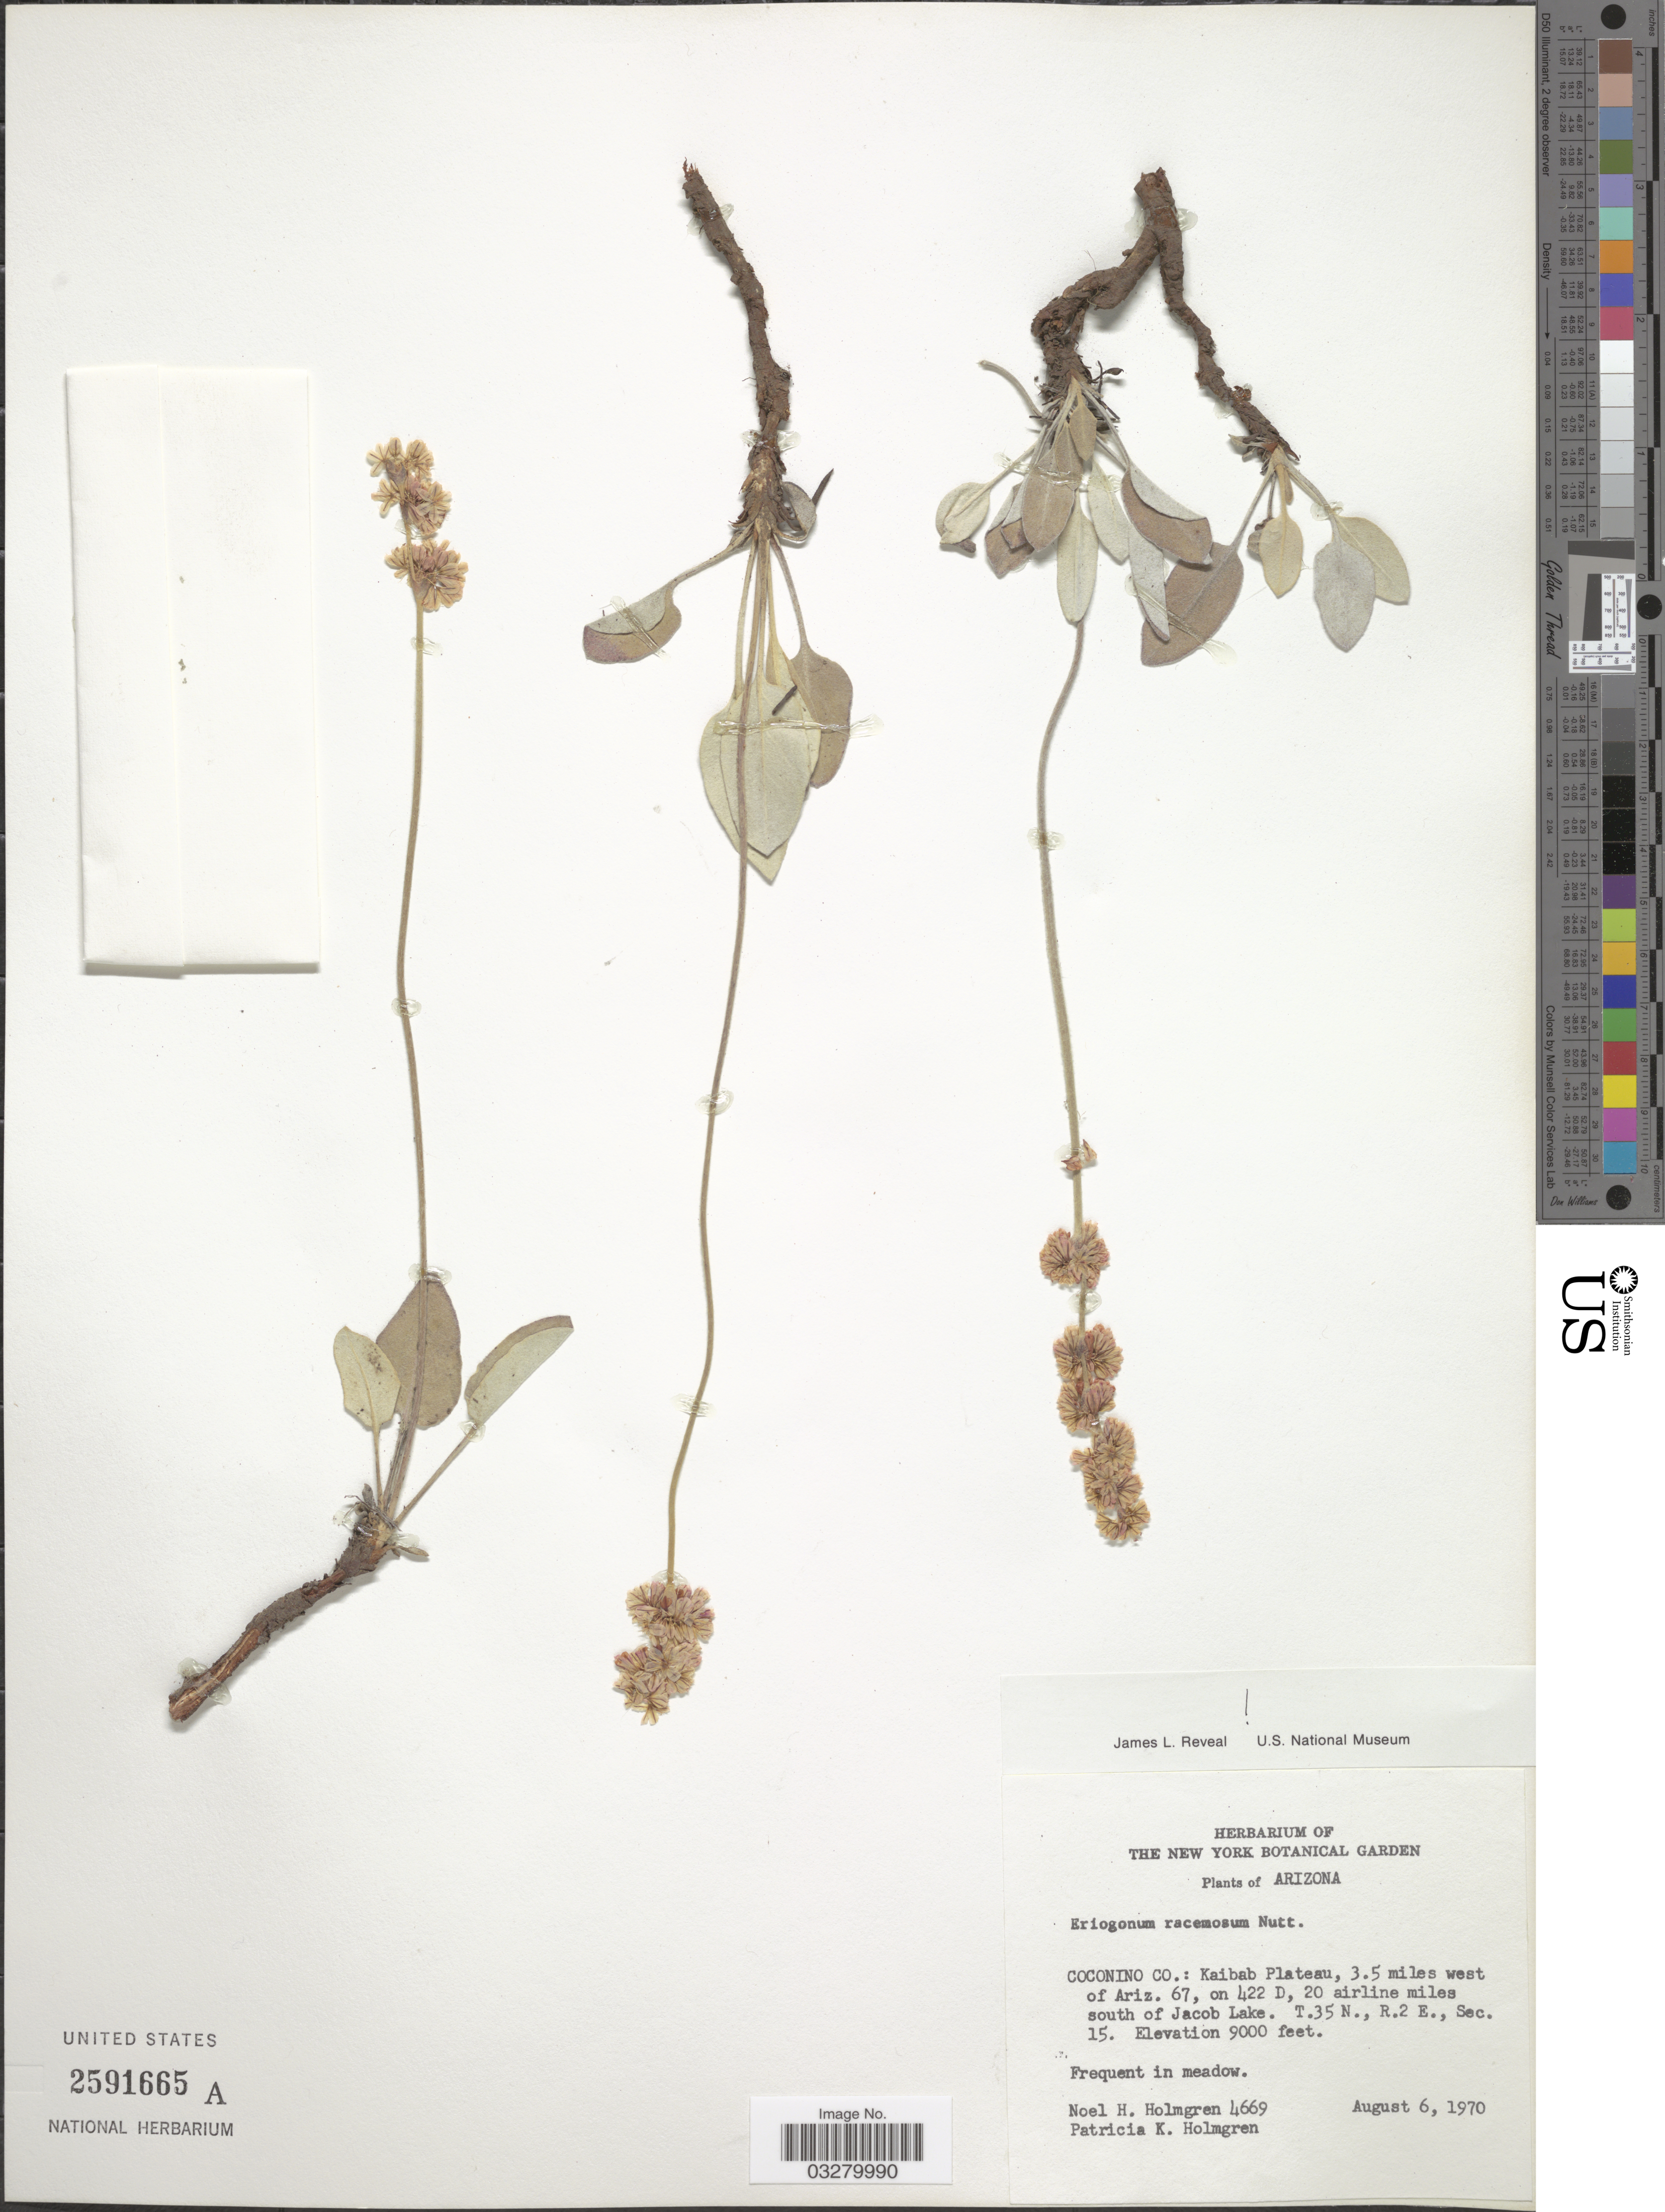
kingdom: Plantae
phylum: Tracheophyta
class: Magnoliopsida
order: Caryophyllales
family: Polygonaceae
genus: Eriogonum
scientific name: Eriogonum racemosum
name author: Nutt.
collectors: N. H. Holmgren & P. K. Holmgren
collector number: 4669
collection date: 1970-08-06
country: United States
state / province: Arizona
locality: Coconino Co.: Kaibab Plateau, 3.5 miles west of Ariz. 67, on 422D, 20 airline miles south of Jacob Lake. T.35 N., R.2 E., Sec. 15.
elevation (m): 2743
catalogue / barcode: US 2591665A